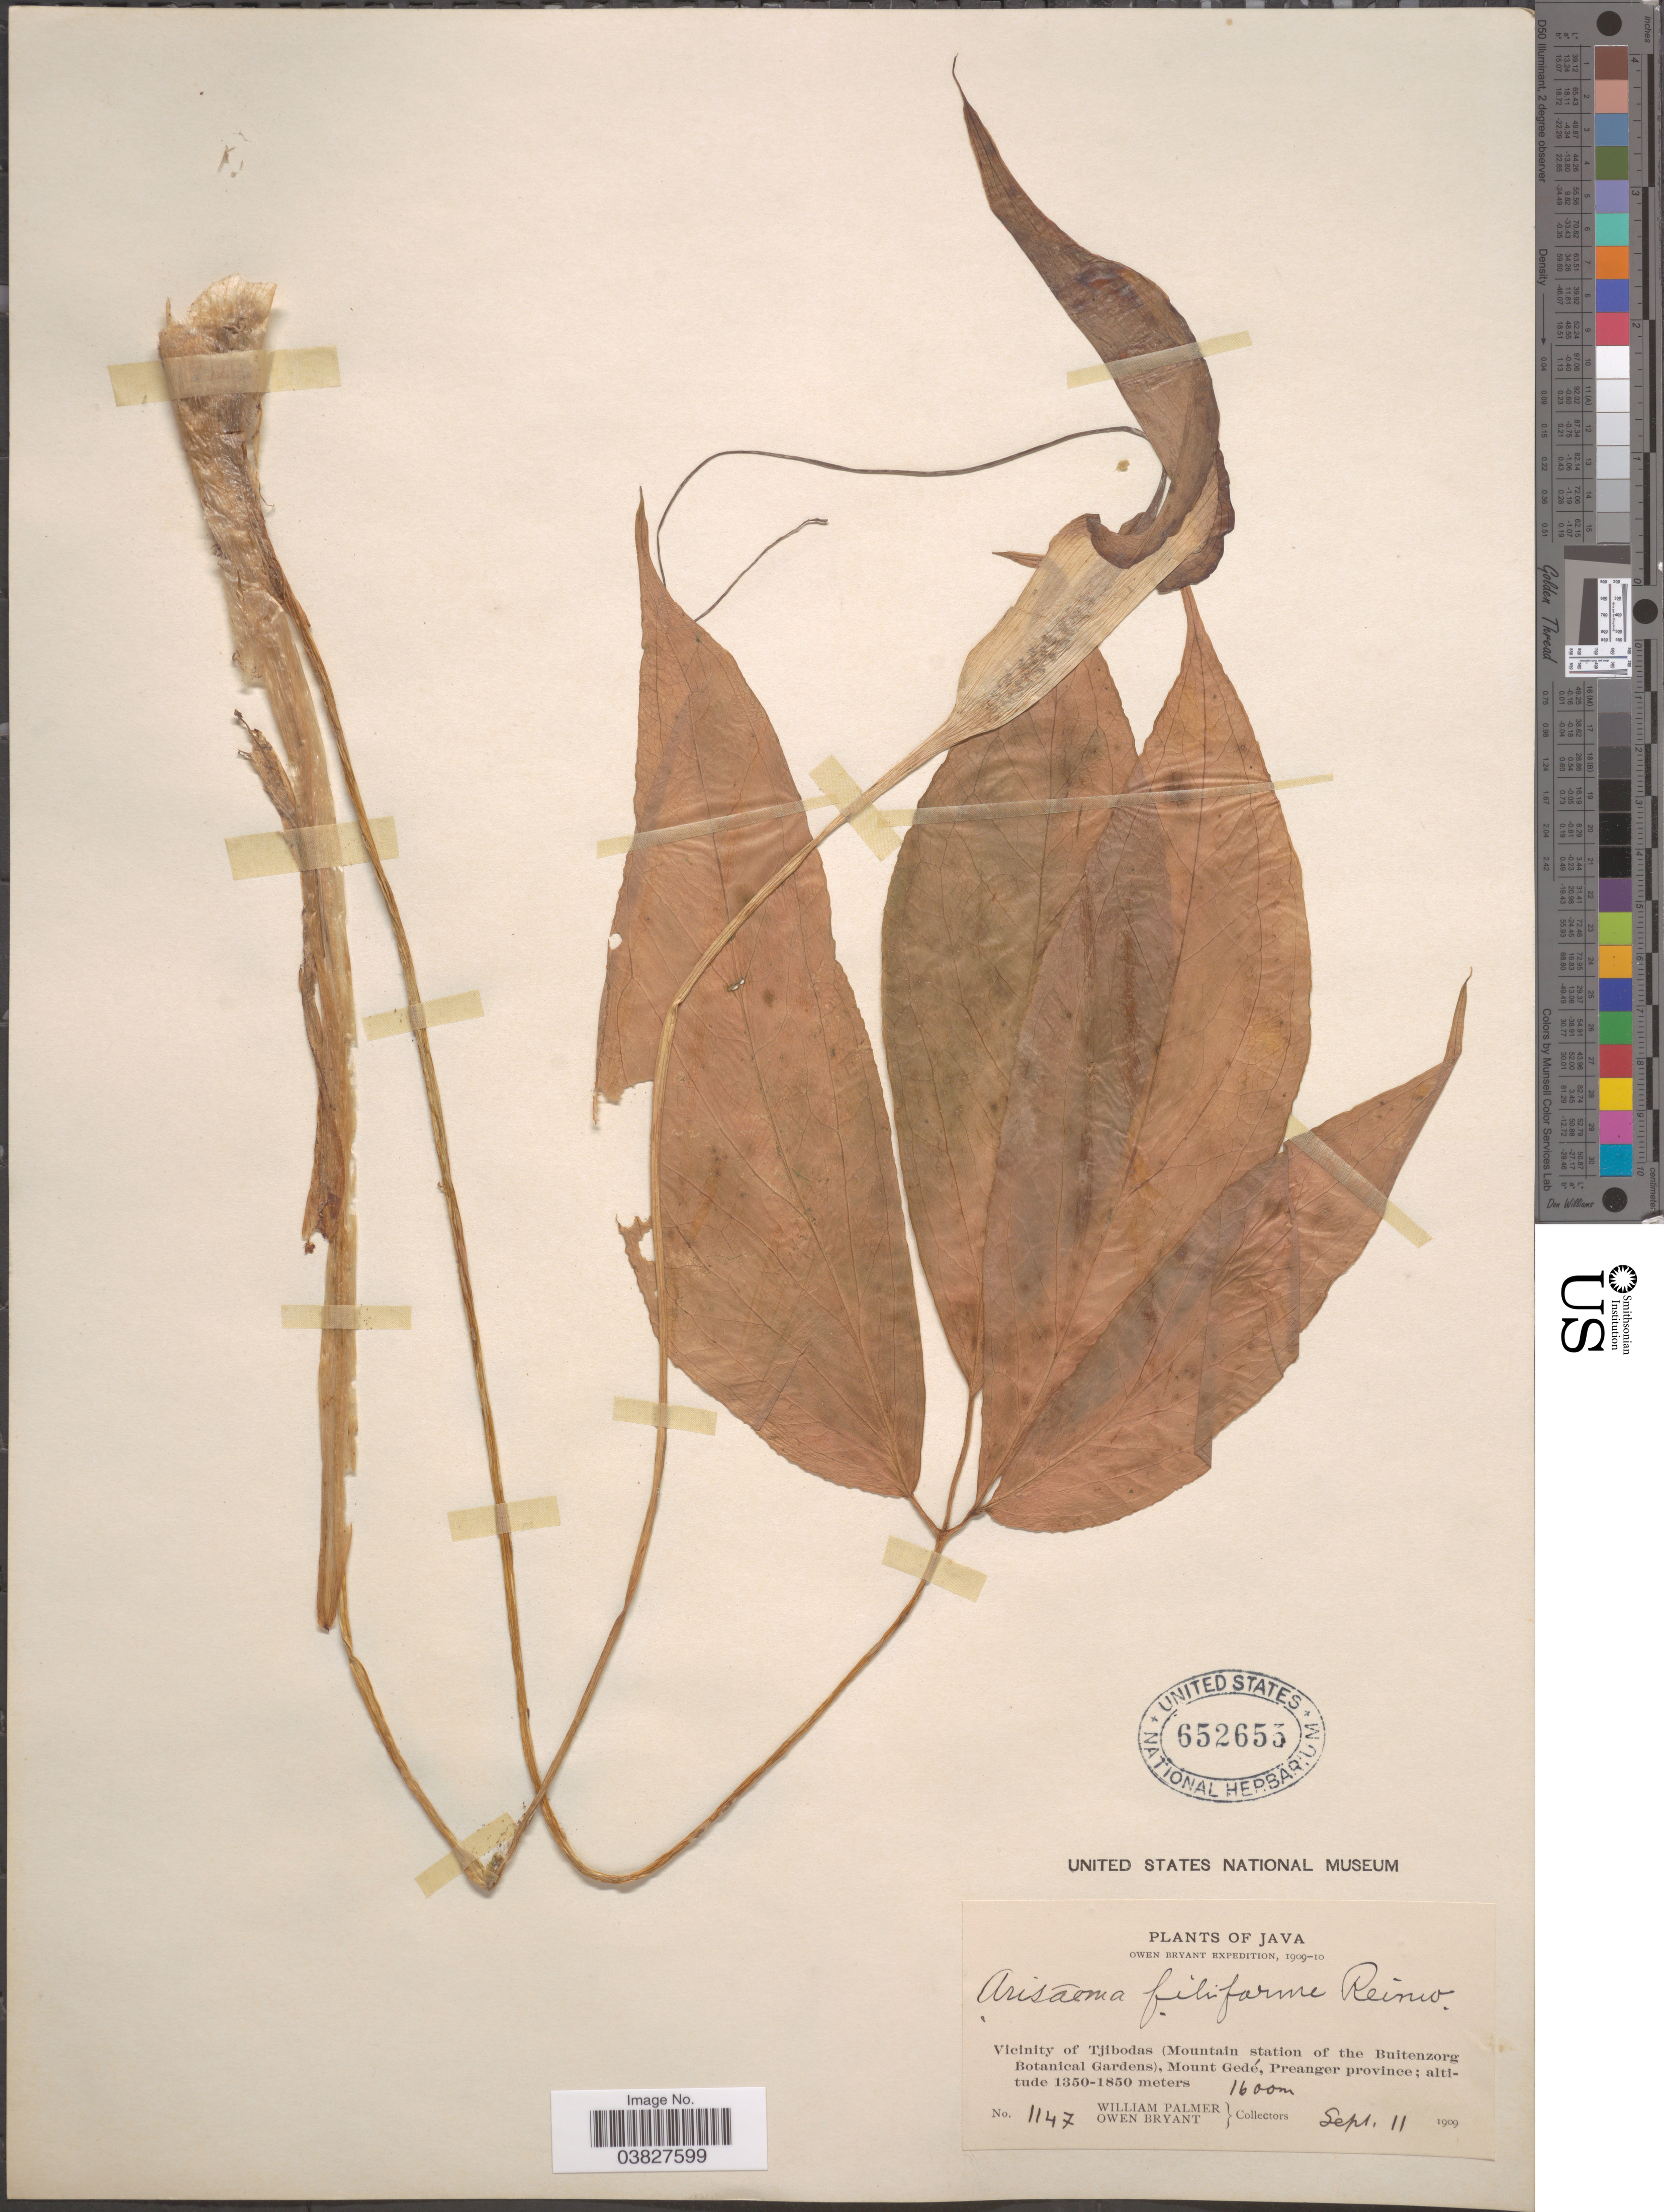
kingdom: Plantae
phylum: Tracheophyta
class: Liliopsida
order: Alismatales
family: Araceae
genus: Arisaema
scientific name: Arisaema filiforme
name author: (Reinw.) Blume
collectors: W. Palmer & O. Bryant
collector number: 1147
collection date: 1909-09-11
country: Indonesia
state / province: Java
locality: Vicinity of Tjibodas (Mountain station of the Buitenzorg Botanical Gardens), Mount Gedé, Preanger province.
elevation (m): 1600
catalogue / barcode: US 652653